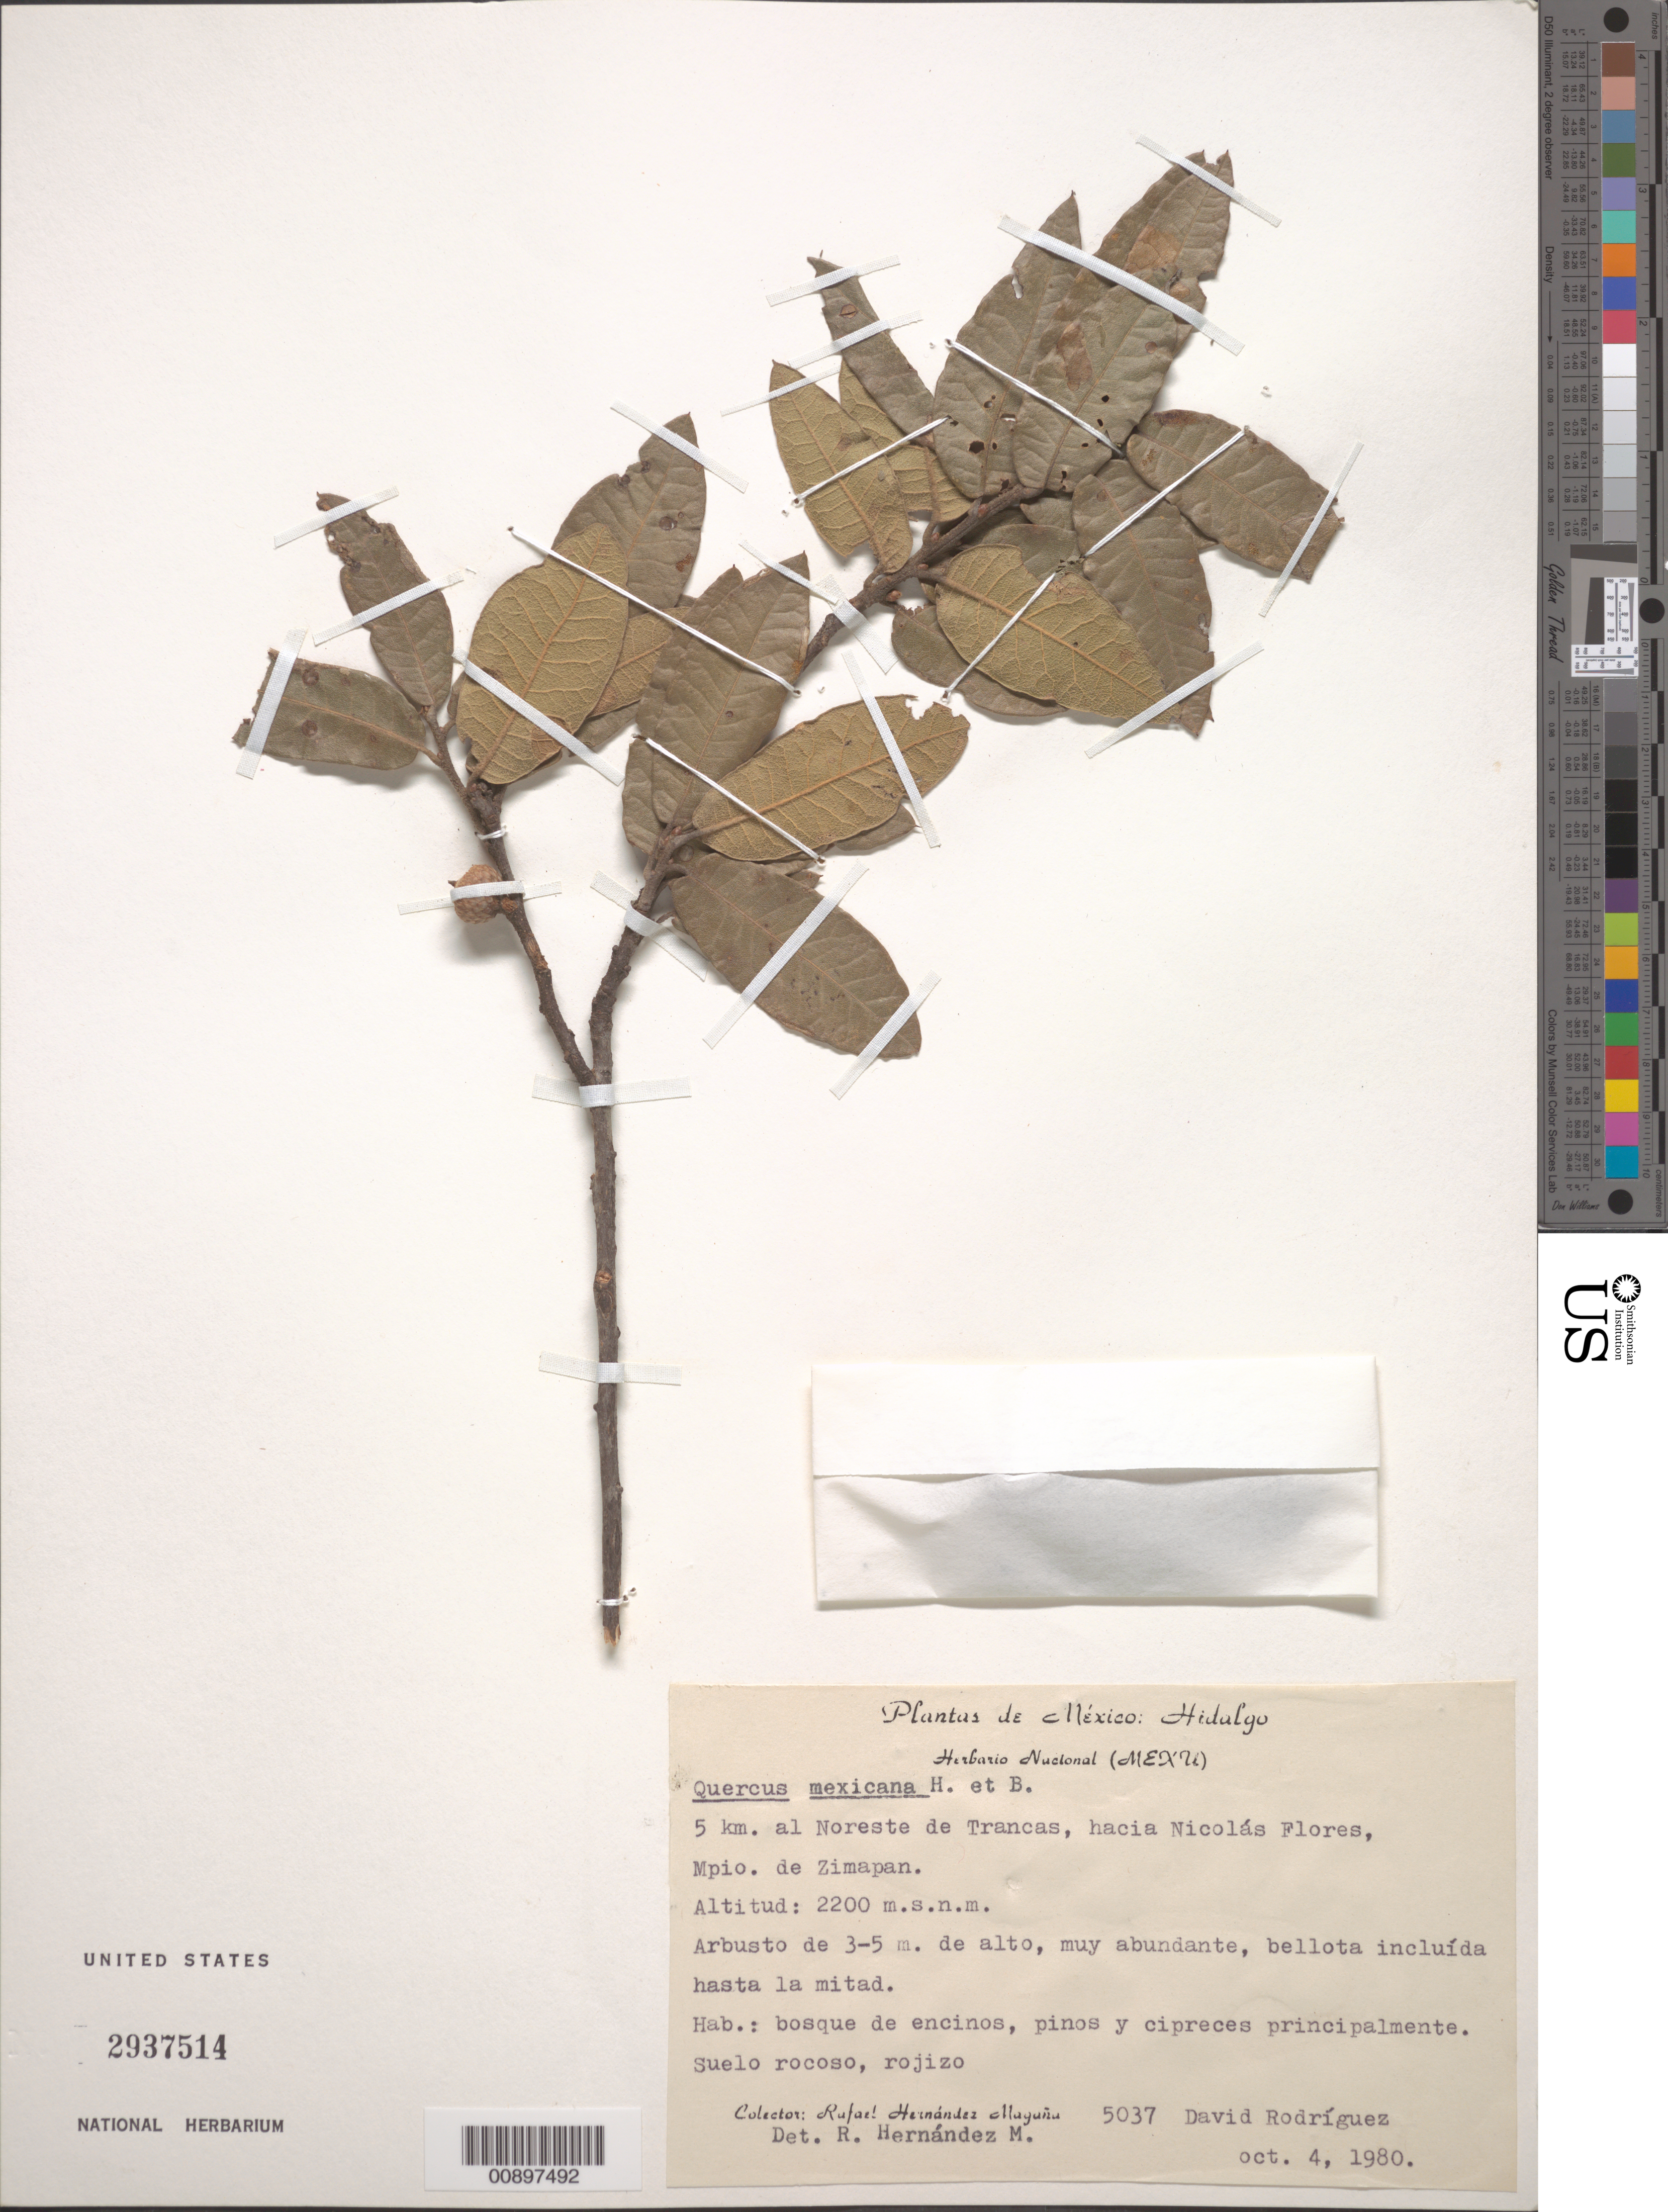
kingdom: Plantae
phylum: Tracheophyta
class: Magnoliopsida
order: Fagales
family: Fagaceae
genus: Quercus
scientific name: Quercus mexicana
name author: Humb. & Bonpl.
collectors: R. M. Hernandez & D. Rodriguez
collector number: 5037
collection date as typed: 04 Oct 1980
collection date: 1980-10-04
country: Mexico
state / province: Hidalgo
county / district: Zimapán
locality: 5 km. al Noreste de Trancas, hacia Nicolás Flores, Mpio. de Zimapán, Hidalgo.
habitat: Bosque de encinos, pinos y cipreces principalmente. Suelo rocoso, rojizo.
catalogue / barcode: US 2937514